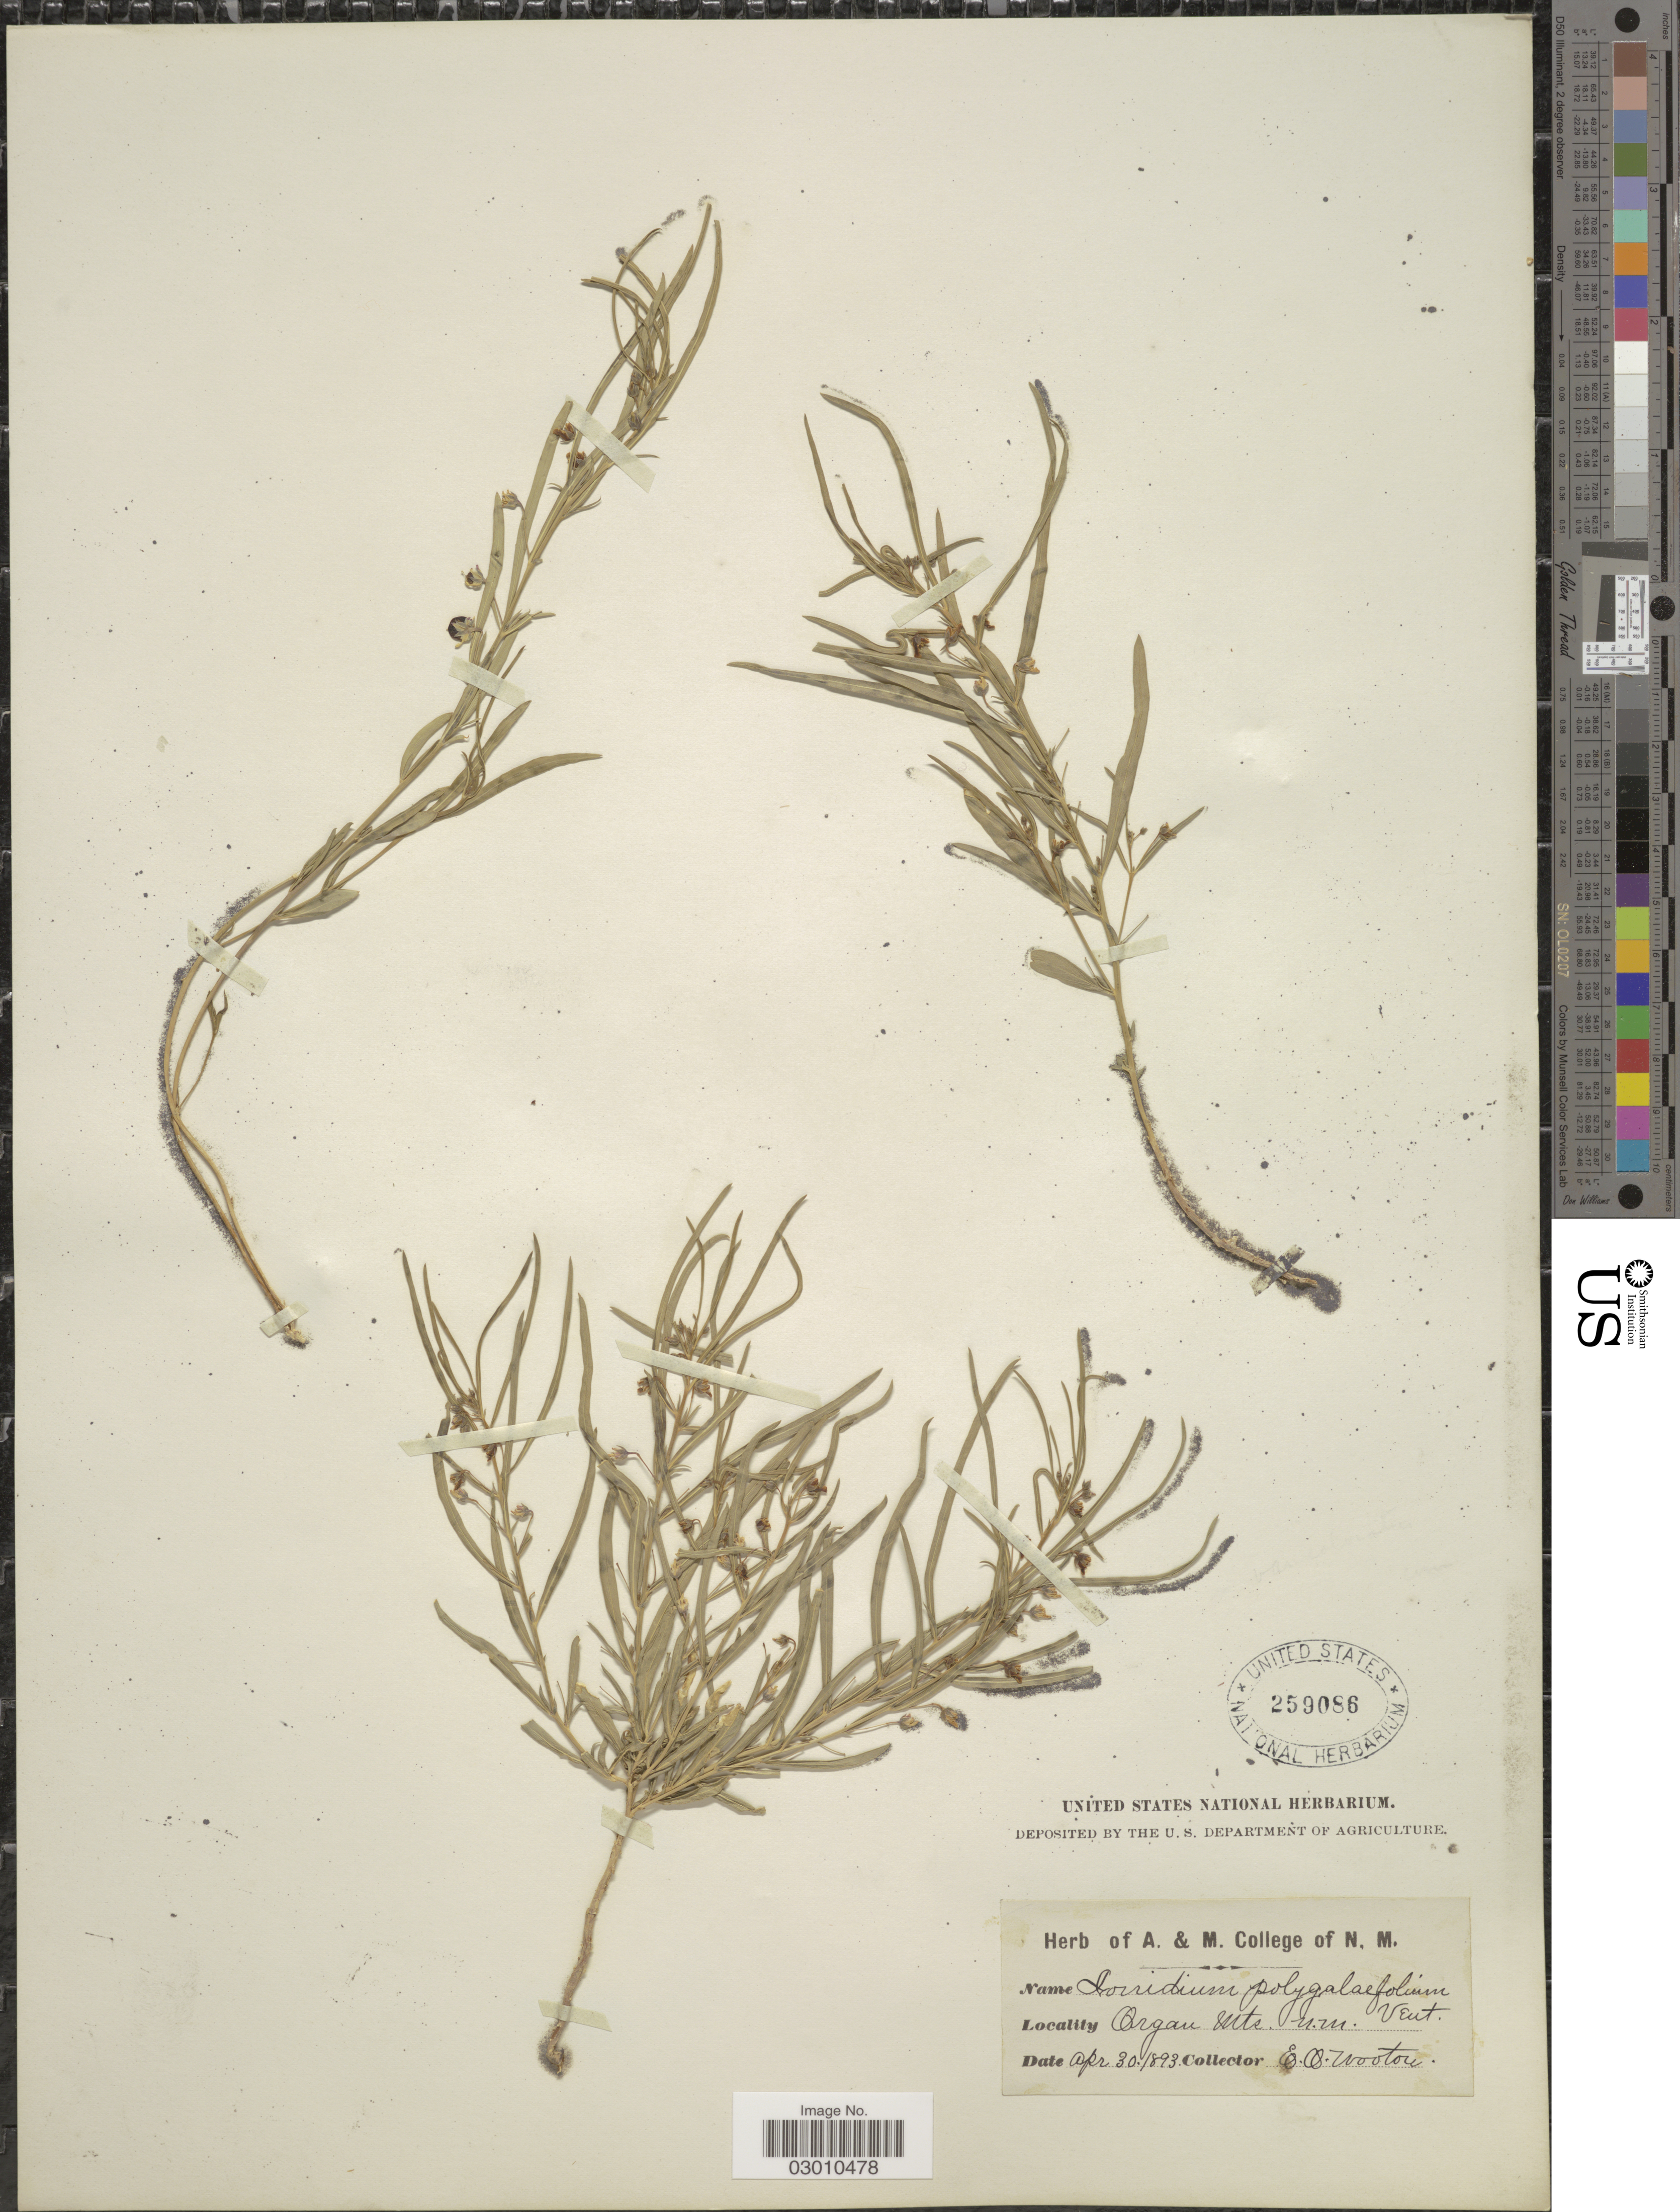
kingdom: Plantae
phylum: Tracheophyta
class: Magnoliopsida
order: Malpighiales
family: Violaceae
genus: Pombalia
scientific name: Pombalia verticillata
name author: (Ortega) Paula-Souza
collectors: E. O. Wooton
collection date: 1893-04-30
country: United States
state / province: New Mexico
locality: Organ Mts.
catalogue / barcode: US 259086